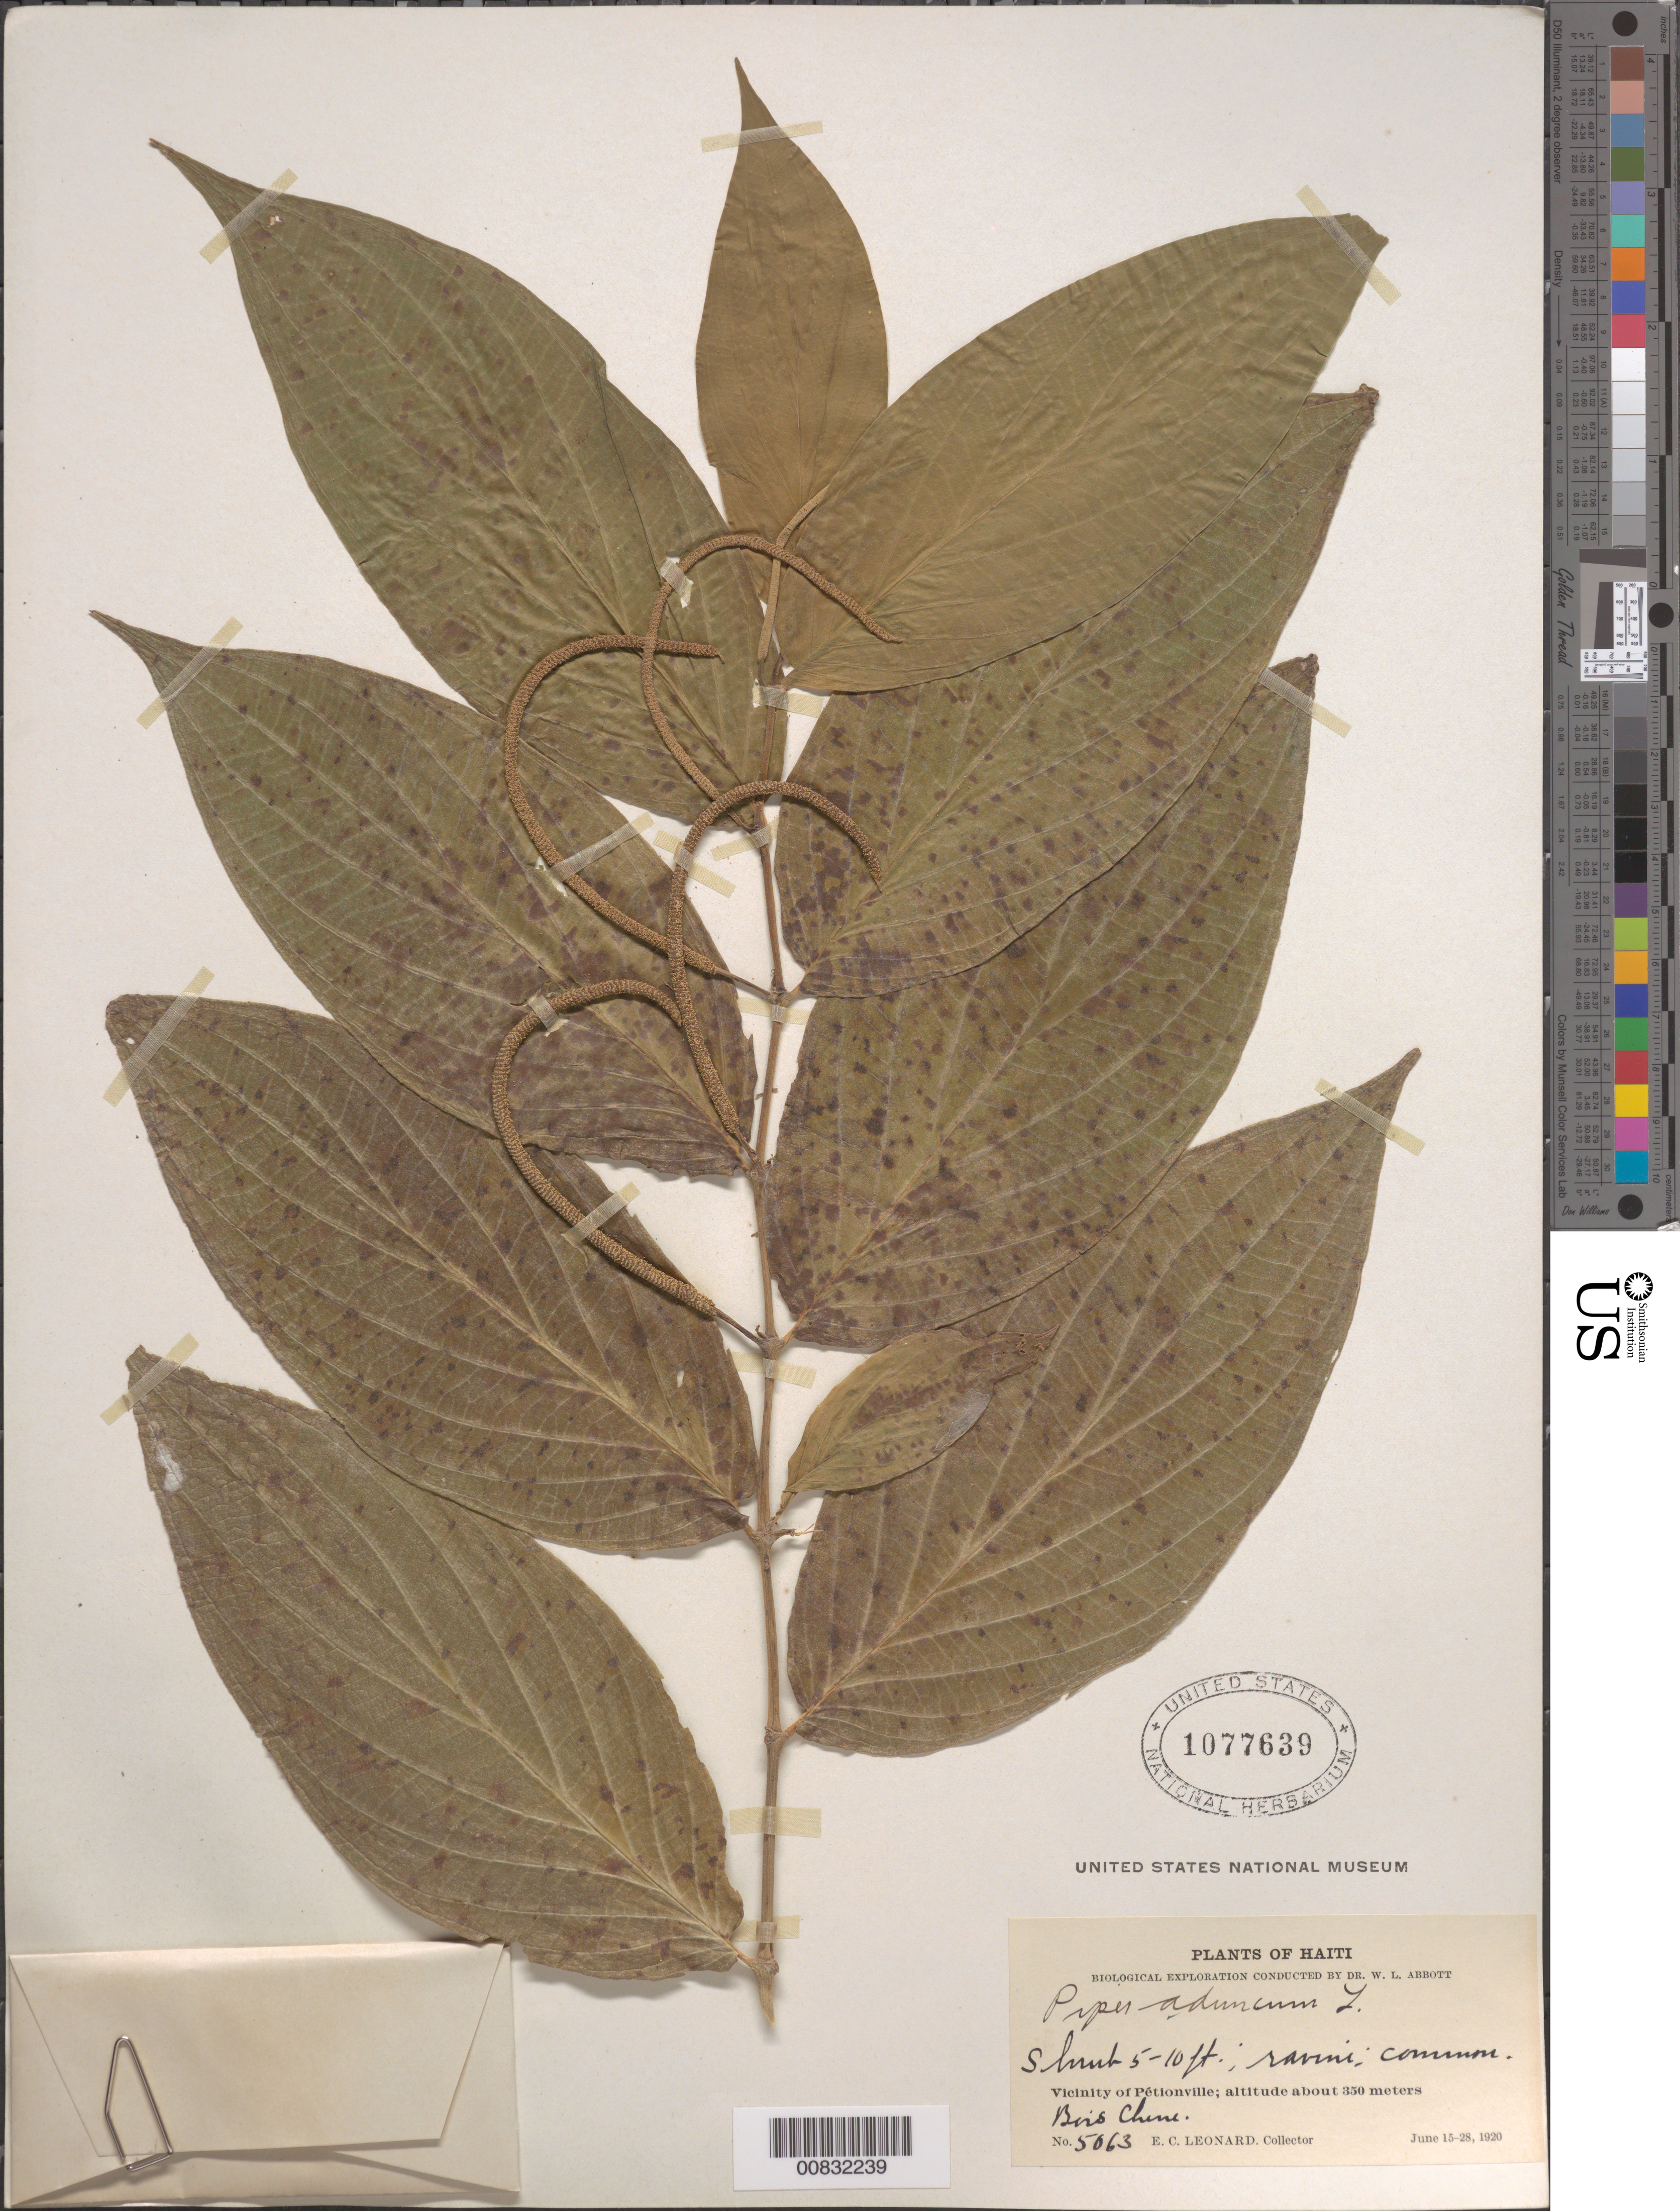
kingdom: Plantae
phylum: Tracheophyta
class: Magnoliopsida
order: Piperales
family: Piperaceae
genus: Piper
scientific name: Piper aduncum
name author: L.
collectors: E. C. Leonard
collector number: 5063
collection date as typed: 15 Jun 1920 to 28 Jun 1920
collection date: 1920-06-15/1920-06-28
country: Haiti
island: Hispaniola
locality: Vicinity of Pétionville.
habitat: Ravine.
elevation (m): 350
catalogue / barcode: US 1077639